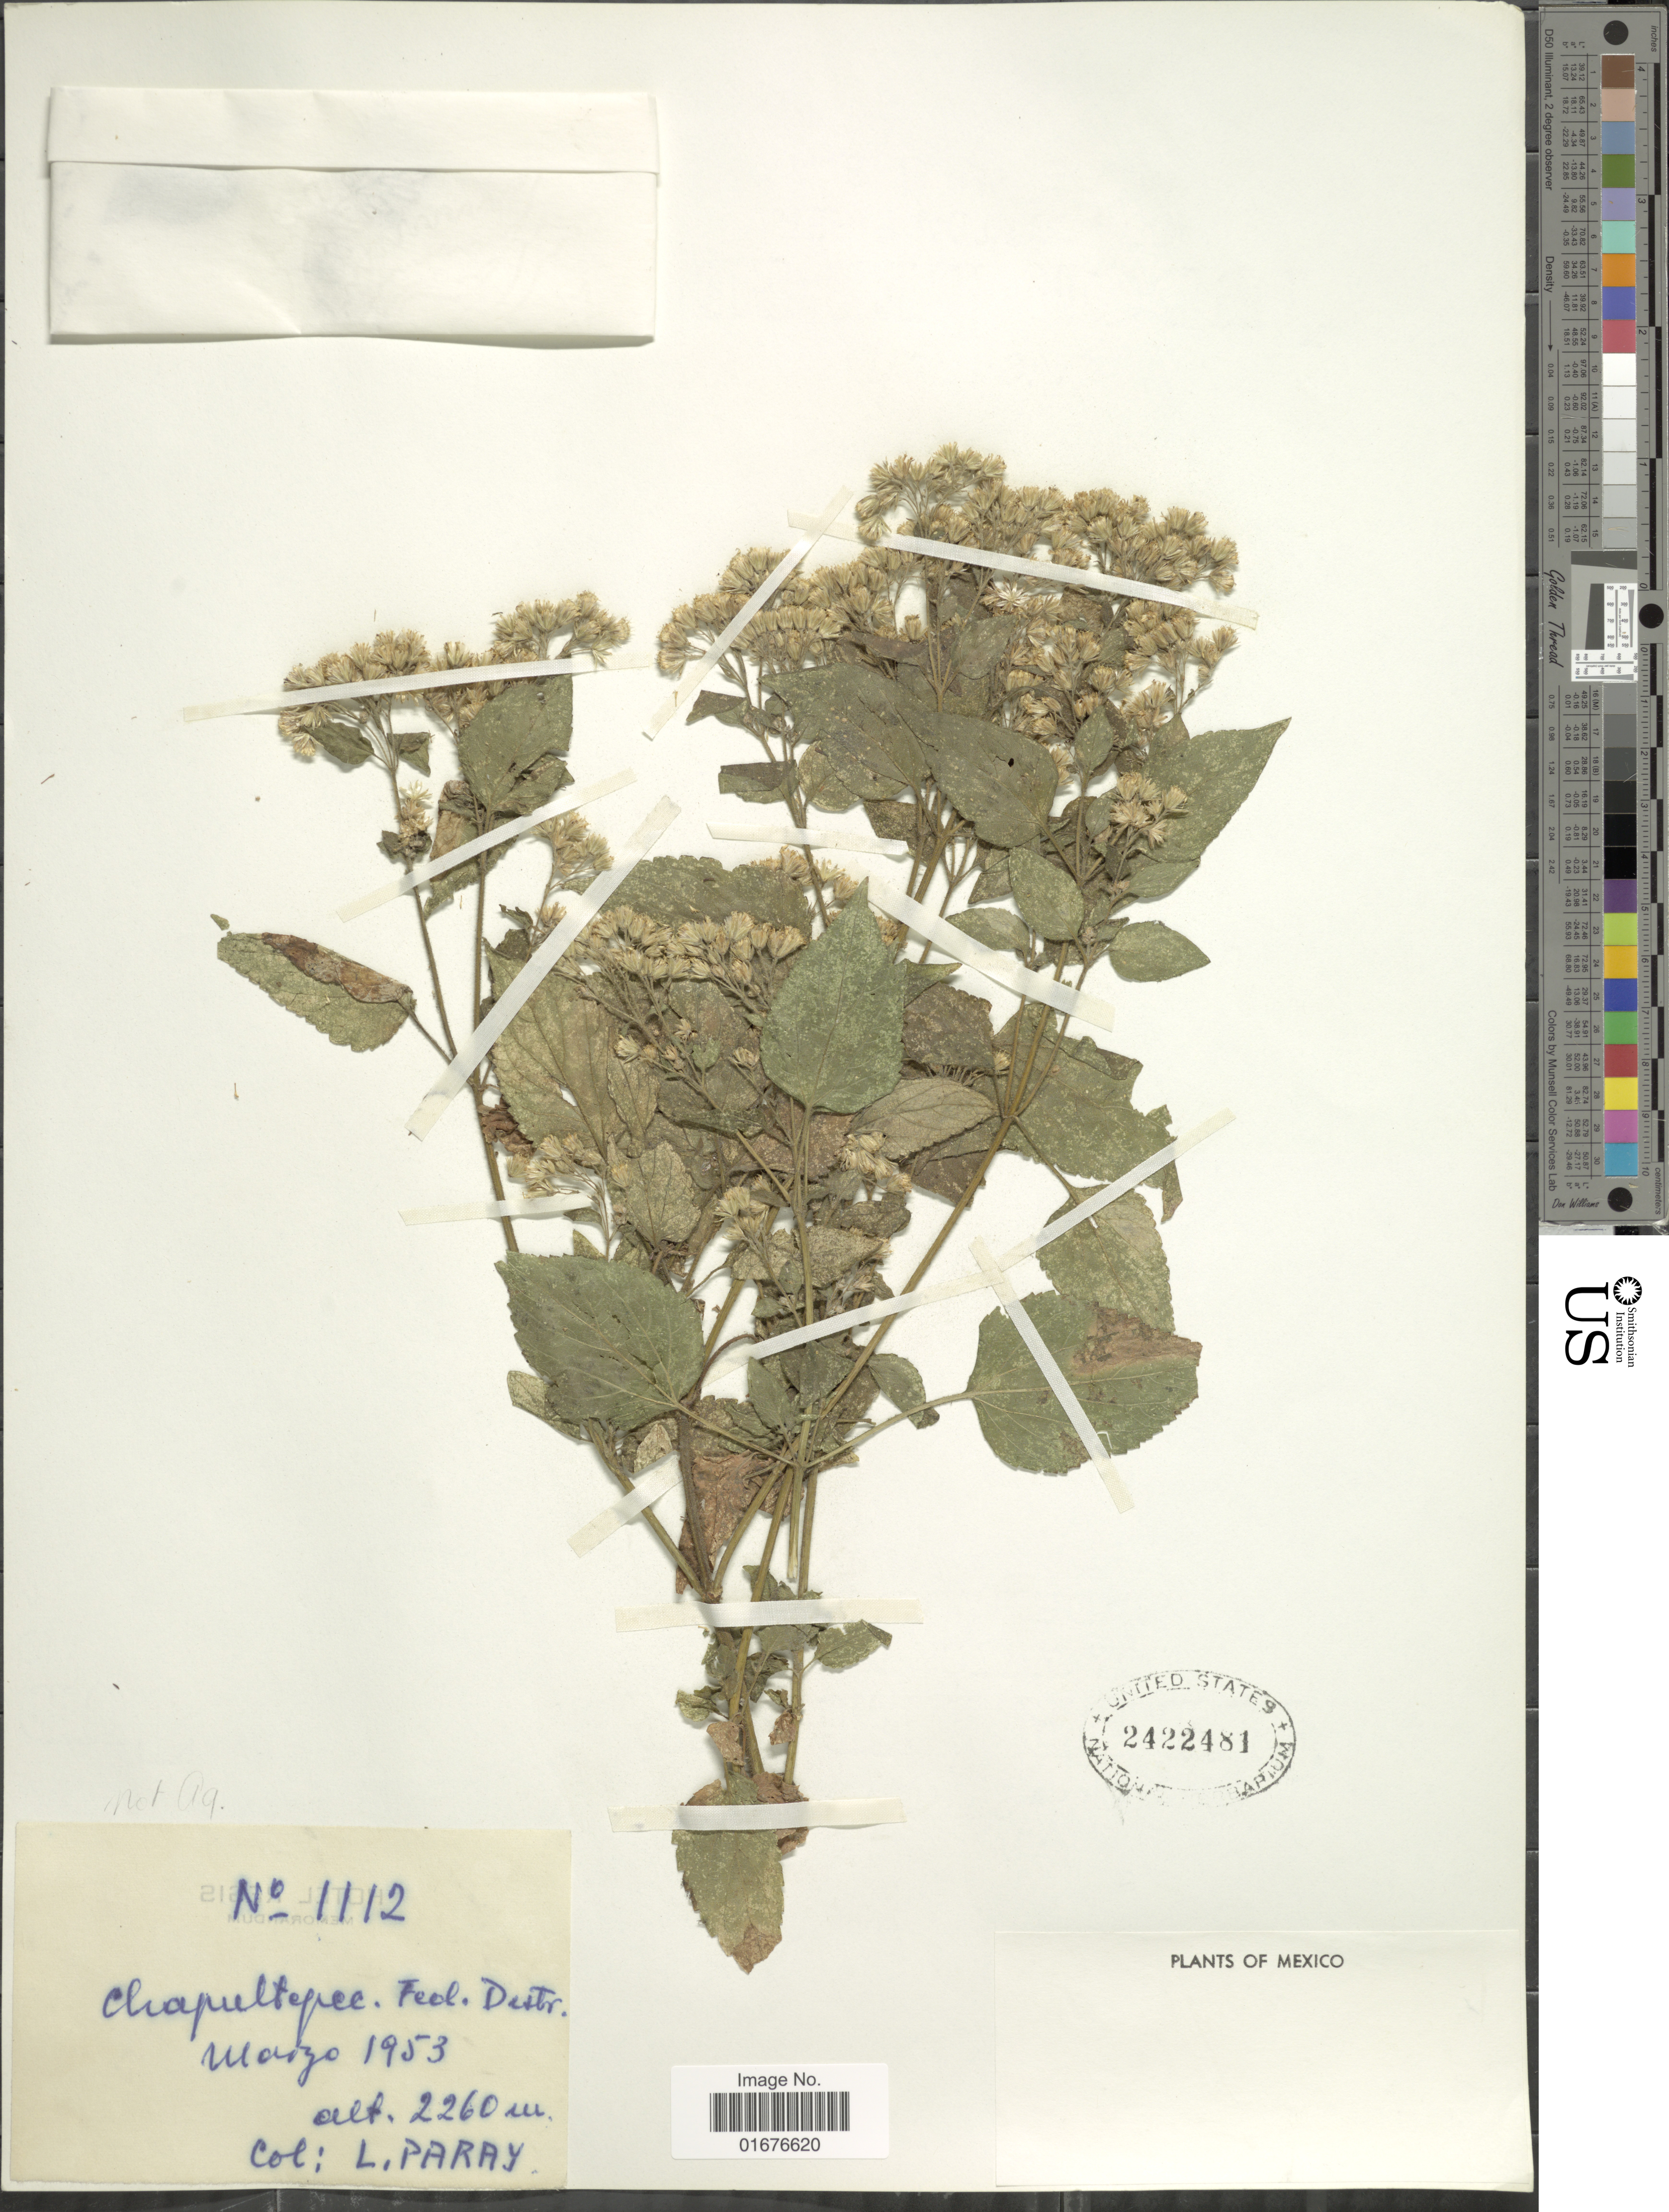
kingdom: Plantae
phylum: Tracheophyta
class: Magnoliopsida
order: Asterales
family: Asteraceae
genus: Ageratina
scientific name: Ageratina pichinchensis var. bustamenta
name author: (DC.) R.M. King & H. Rob.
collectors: L. Paray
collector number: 1112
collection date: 1953-03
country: Mexico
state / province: Distrito Federal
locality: Chapultepec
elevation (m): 2260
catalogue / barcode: US 2422481